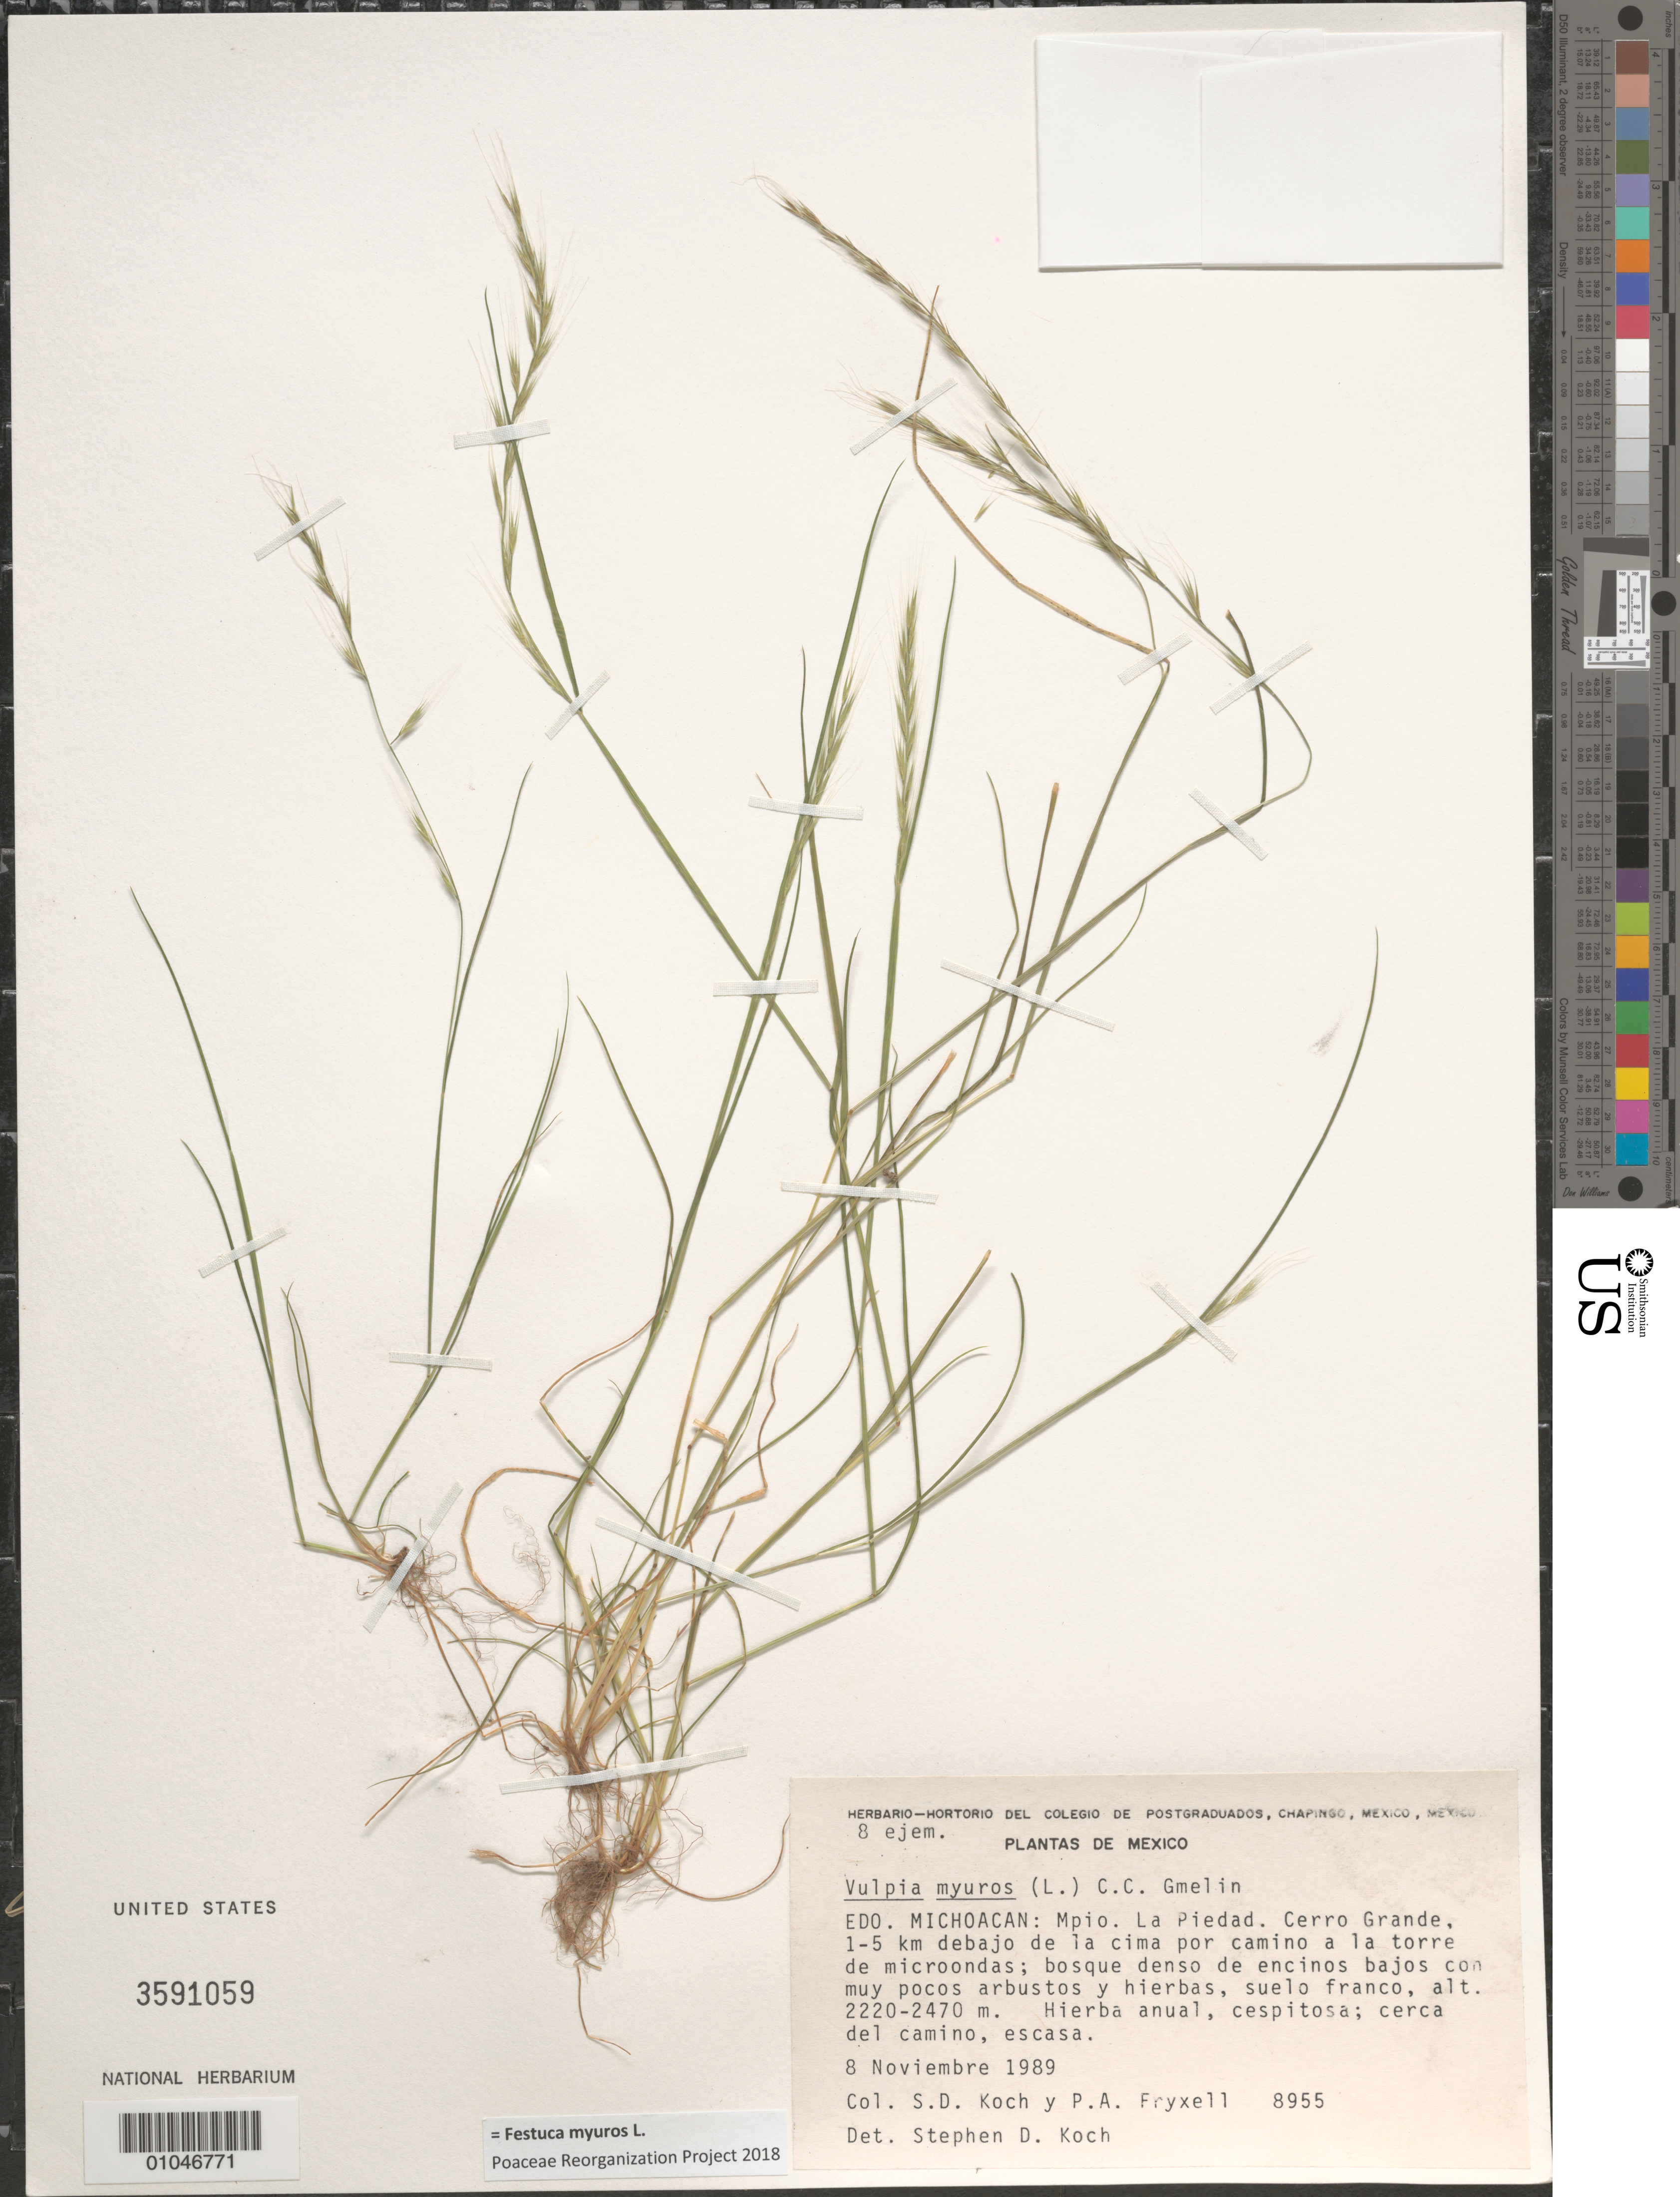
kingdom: Plantae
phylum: Tracheophyta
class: Liliopsida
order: Poales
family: Poaceae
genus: Festuca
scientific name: Festuca myuros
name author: L.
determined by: Poaceae Reorganization Project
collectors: S. D. Koch & P. A. Fryxell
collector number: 8955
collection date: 1989-11-08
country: Mexico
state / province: Michoacán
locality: Cerro Grande, Mpio. La Piedad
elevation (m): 2220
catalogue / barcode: US 3591059